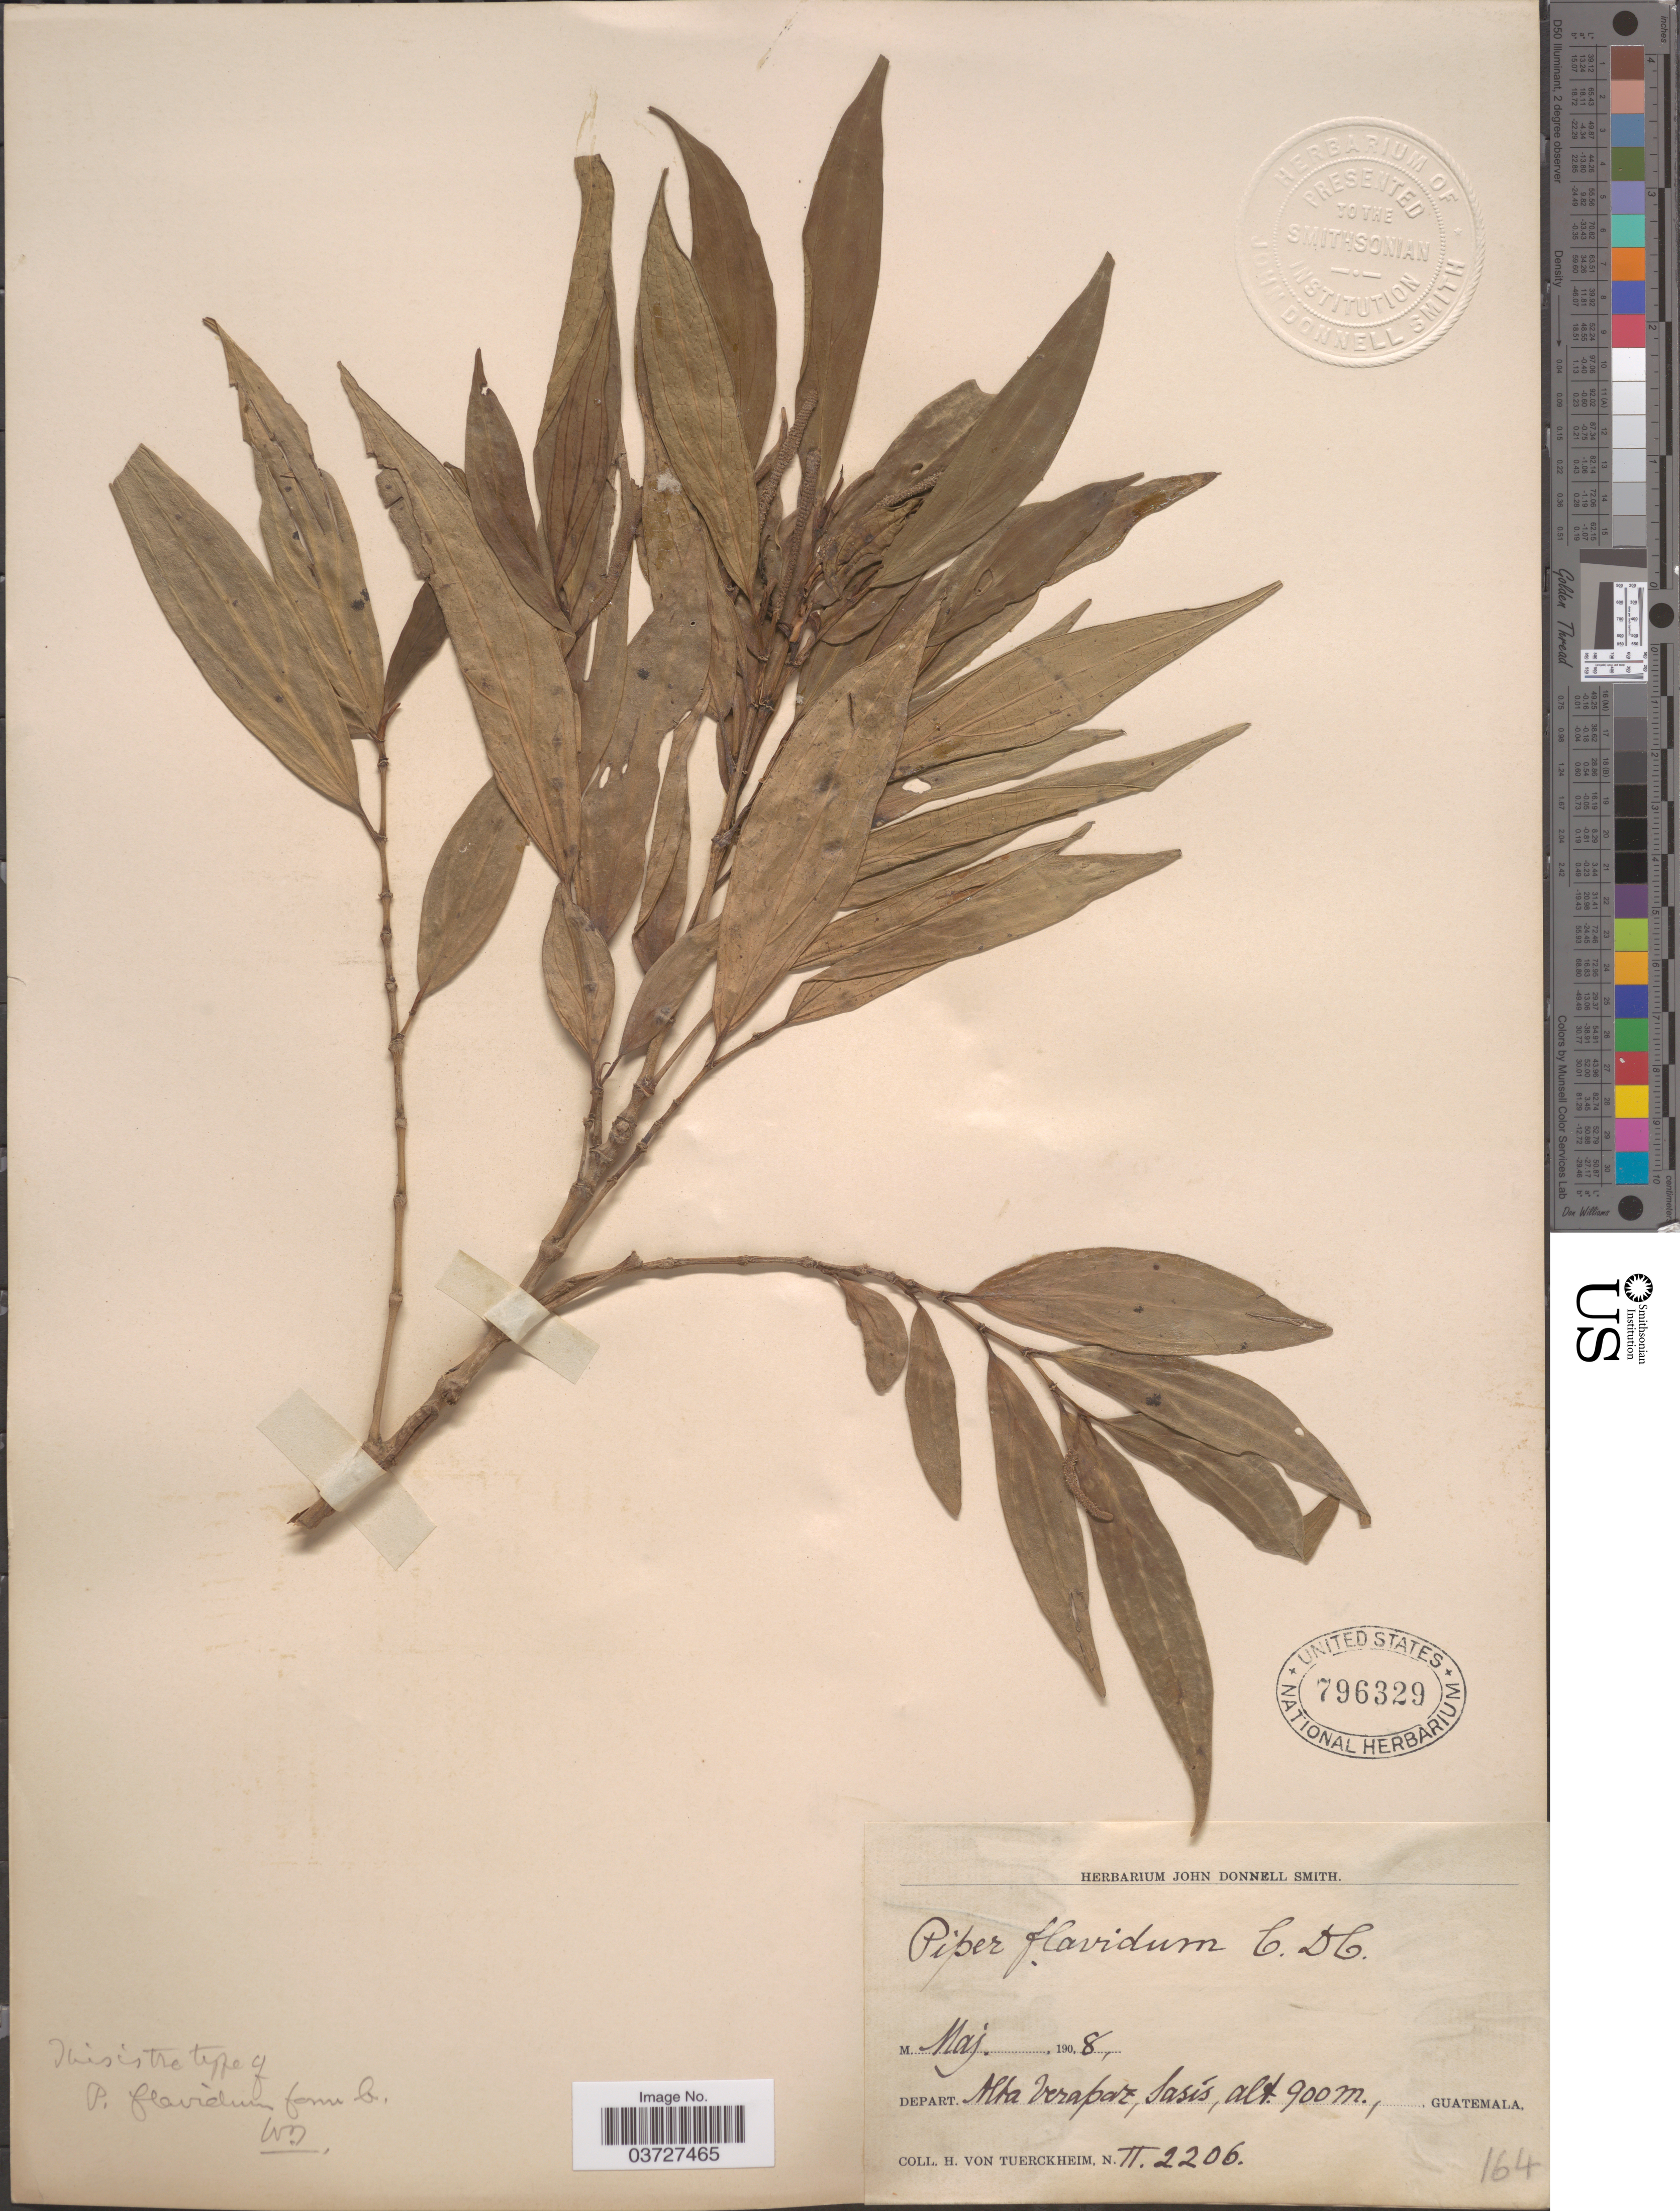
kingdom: Plantae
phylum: Tracheophyta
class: Magnoliopsida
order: Piperales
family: Piperaceae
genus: Piper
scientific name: Piper flavidum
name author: C. DC. in Donn. Sm.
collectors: H. von Türckheim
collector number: II2206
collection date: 1908-05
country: Guatemala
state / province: Alta Verapaz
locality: Depart. Alta Verapaz, Sasís.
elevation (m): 900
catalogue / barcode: US 796329